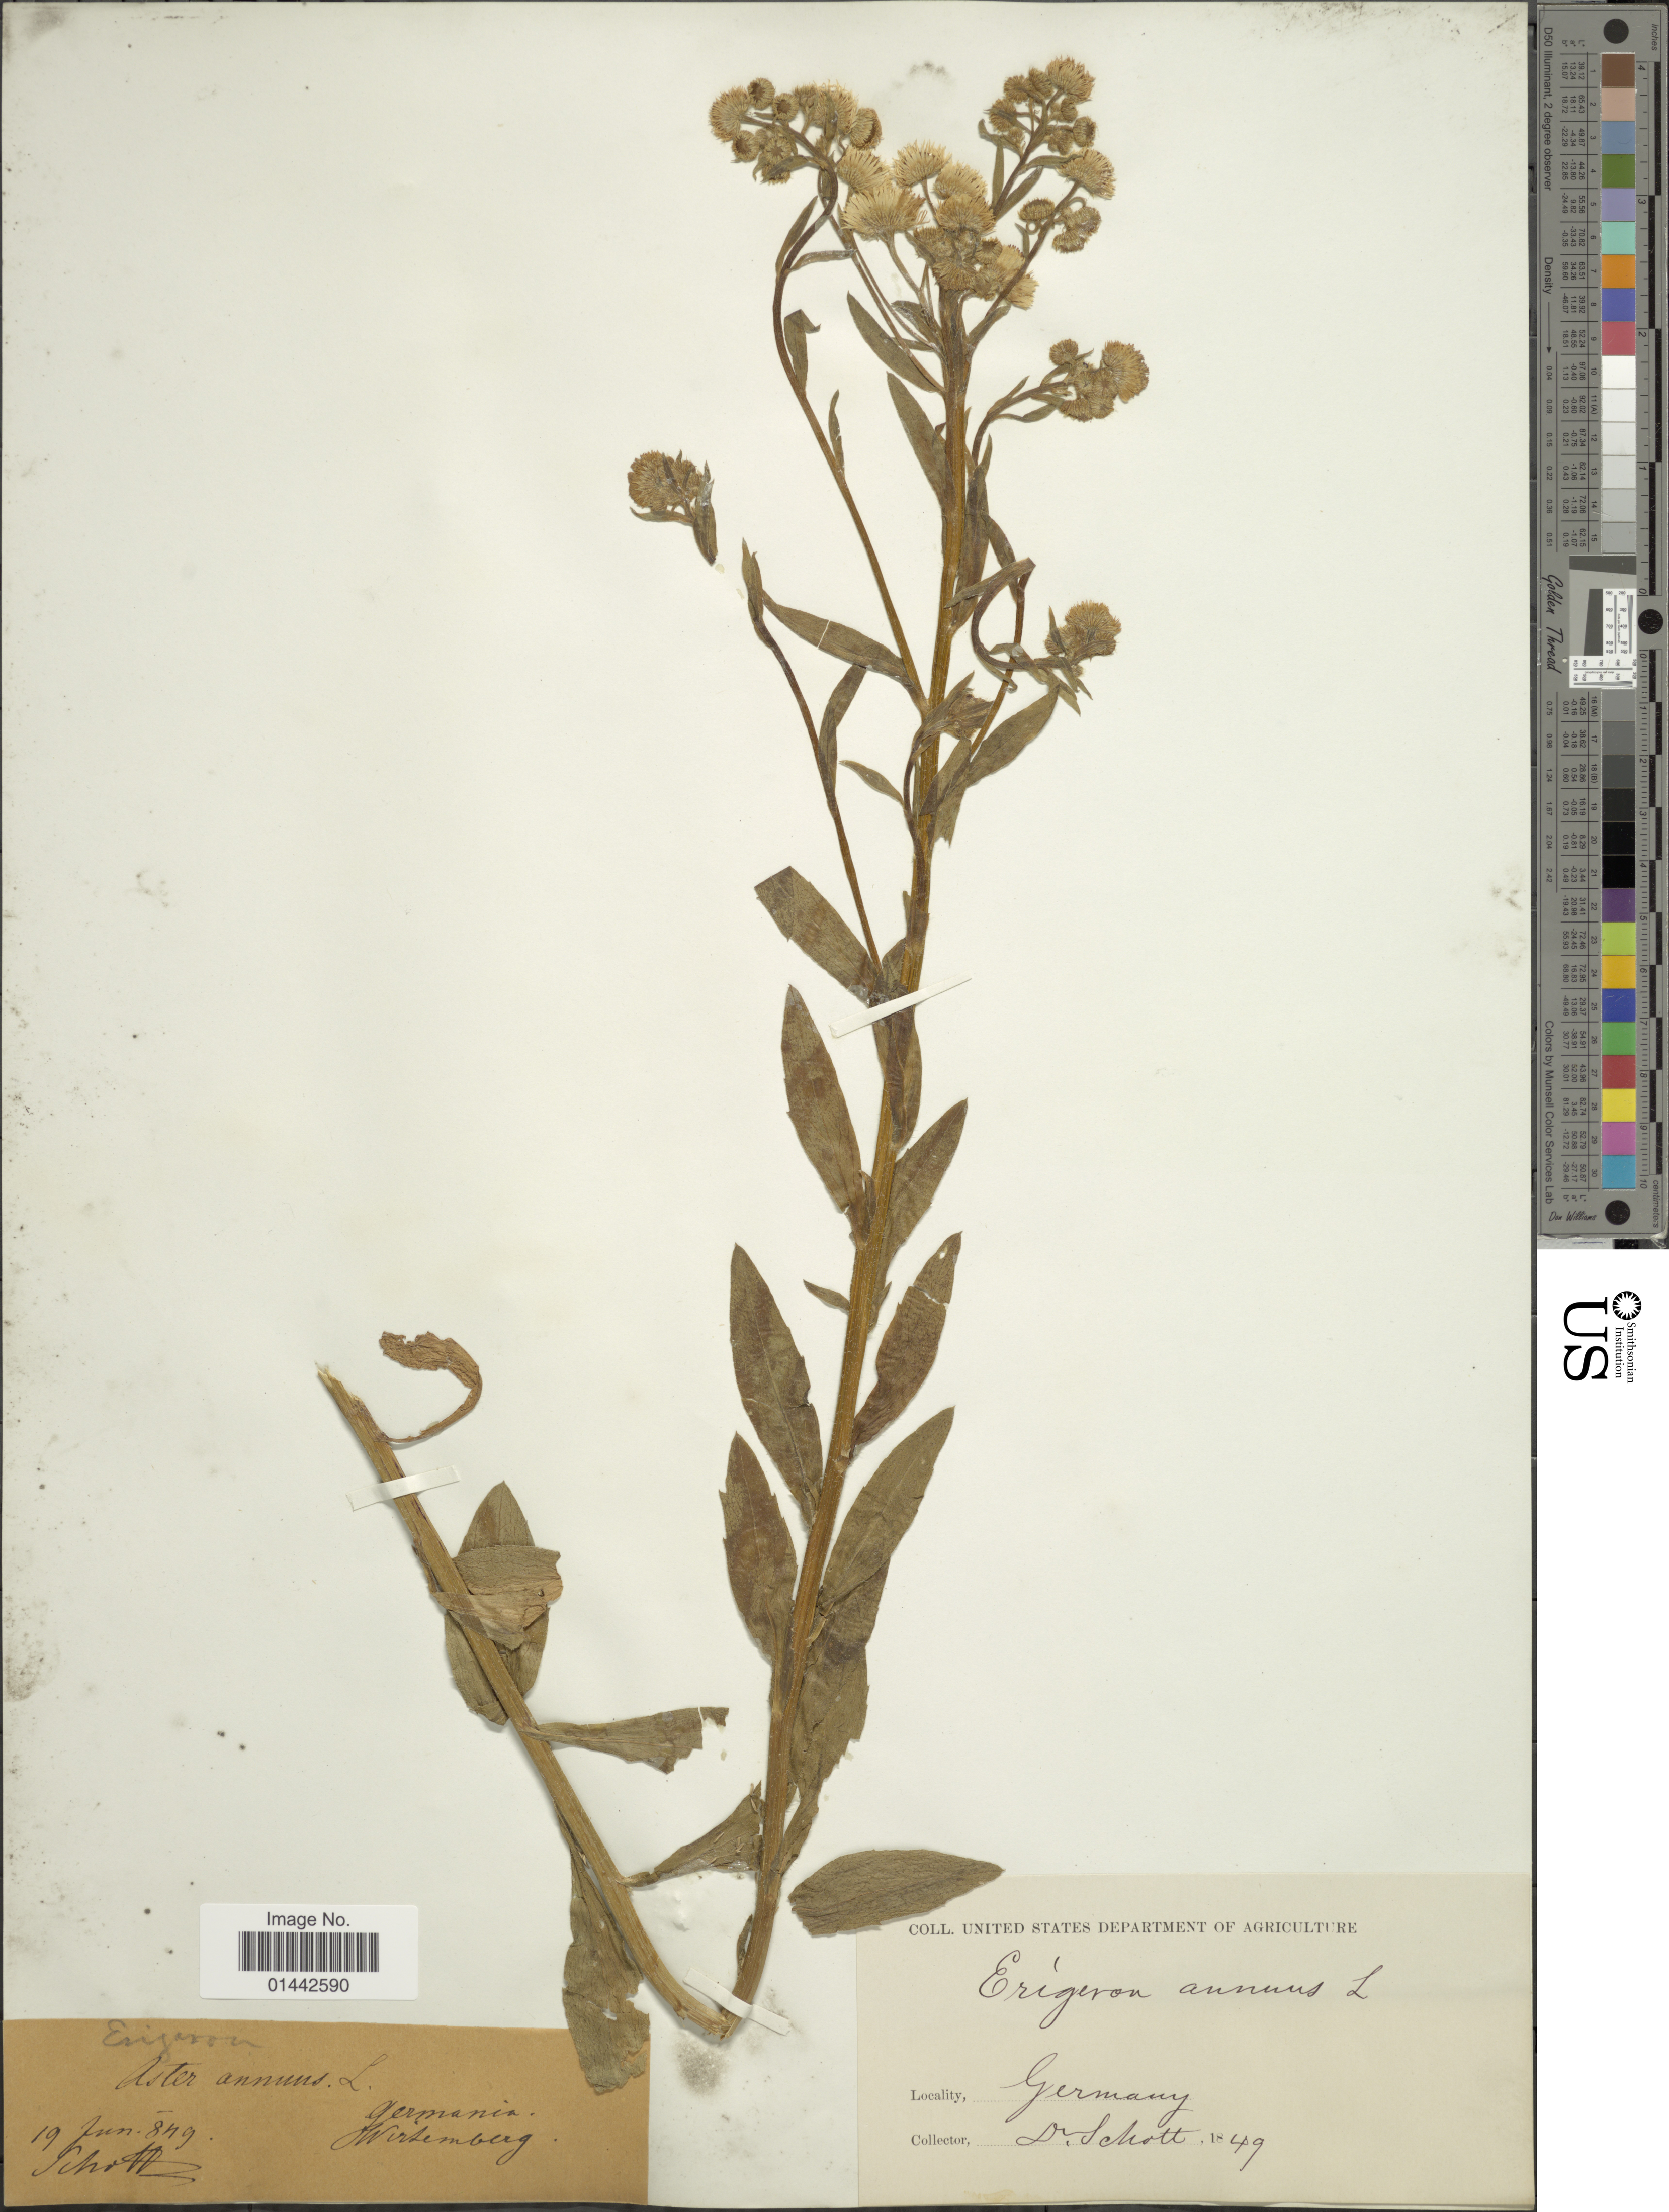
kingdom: Plantae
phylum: Tracheophyta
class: Magnoliopsida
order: Asterales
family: Asteraceae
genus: Erigeron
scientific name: Erigeron annuus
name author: (L.) Pers.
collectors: Schott, --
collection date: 1849-06-19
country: Germany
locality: Wirtemberg.